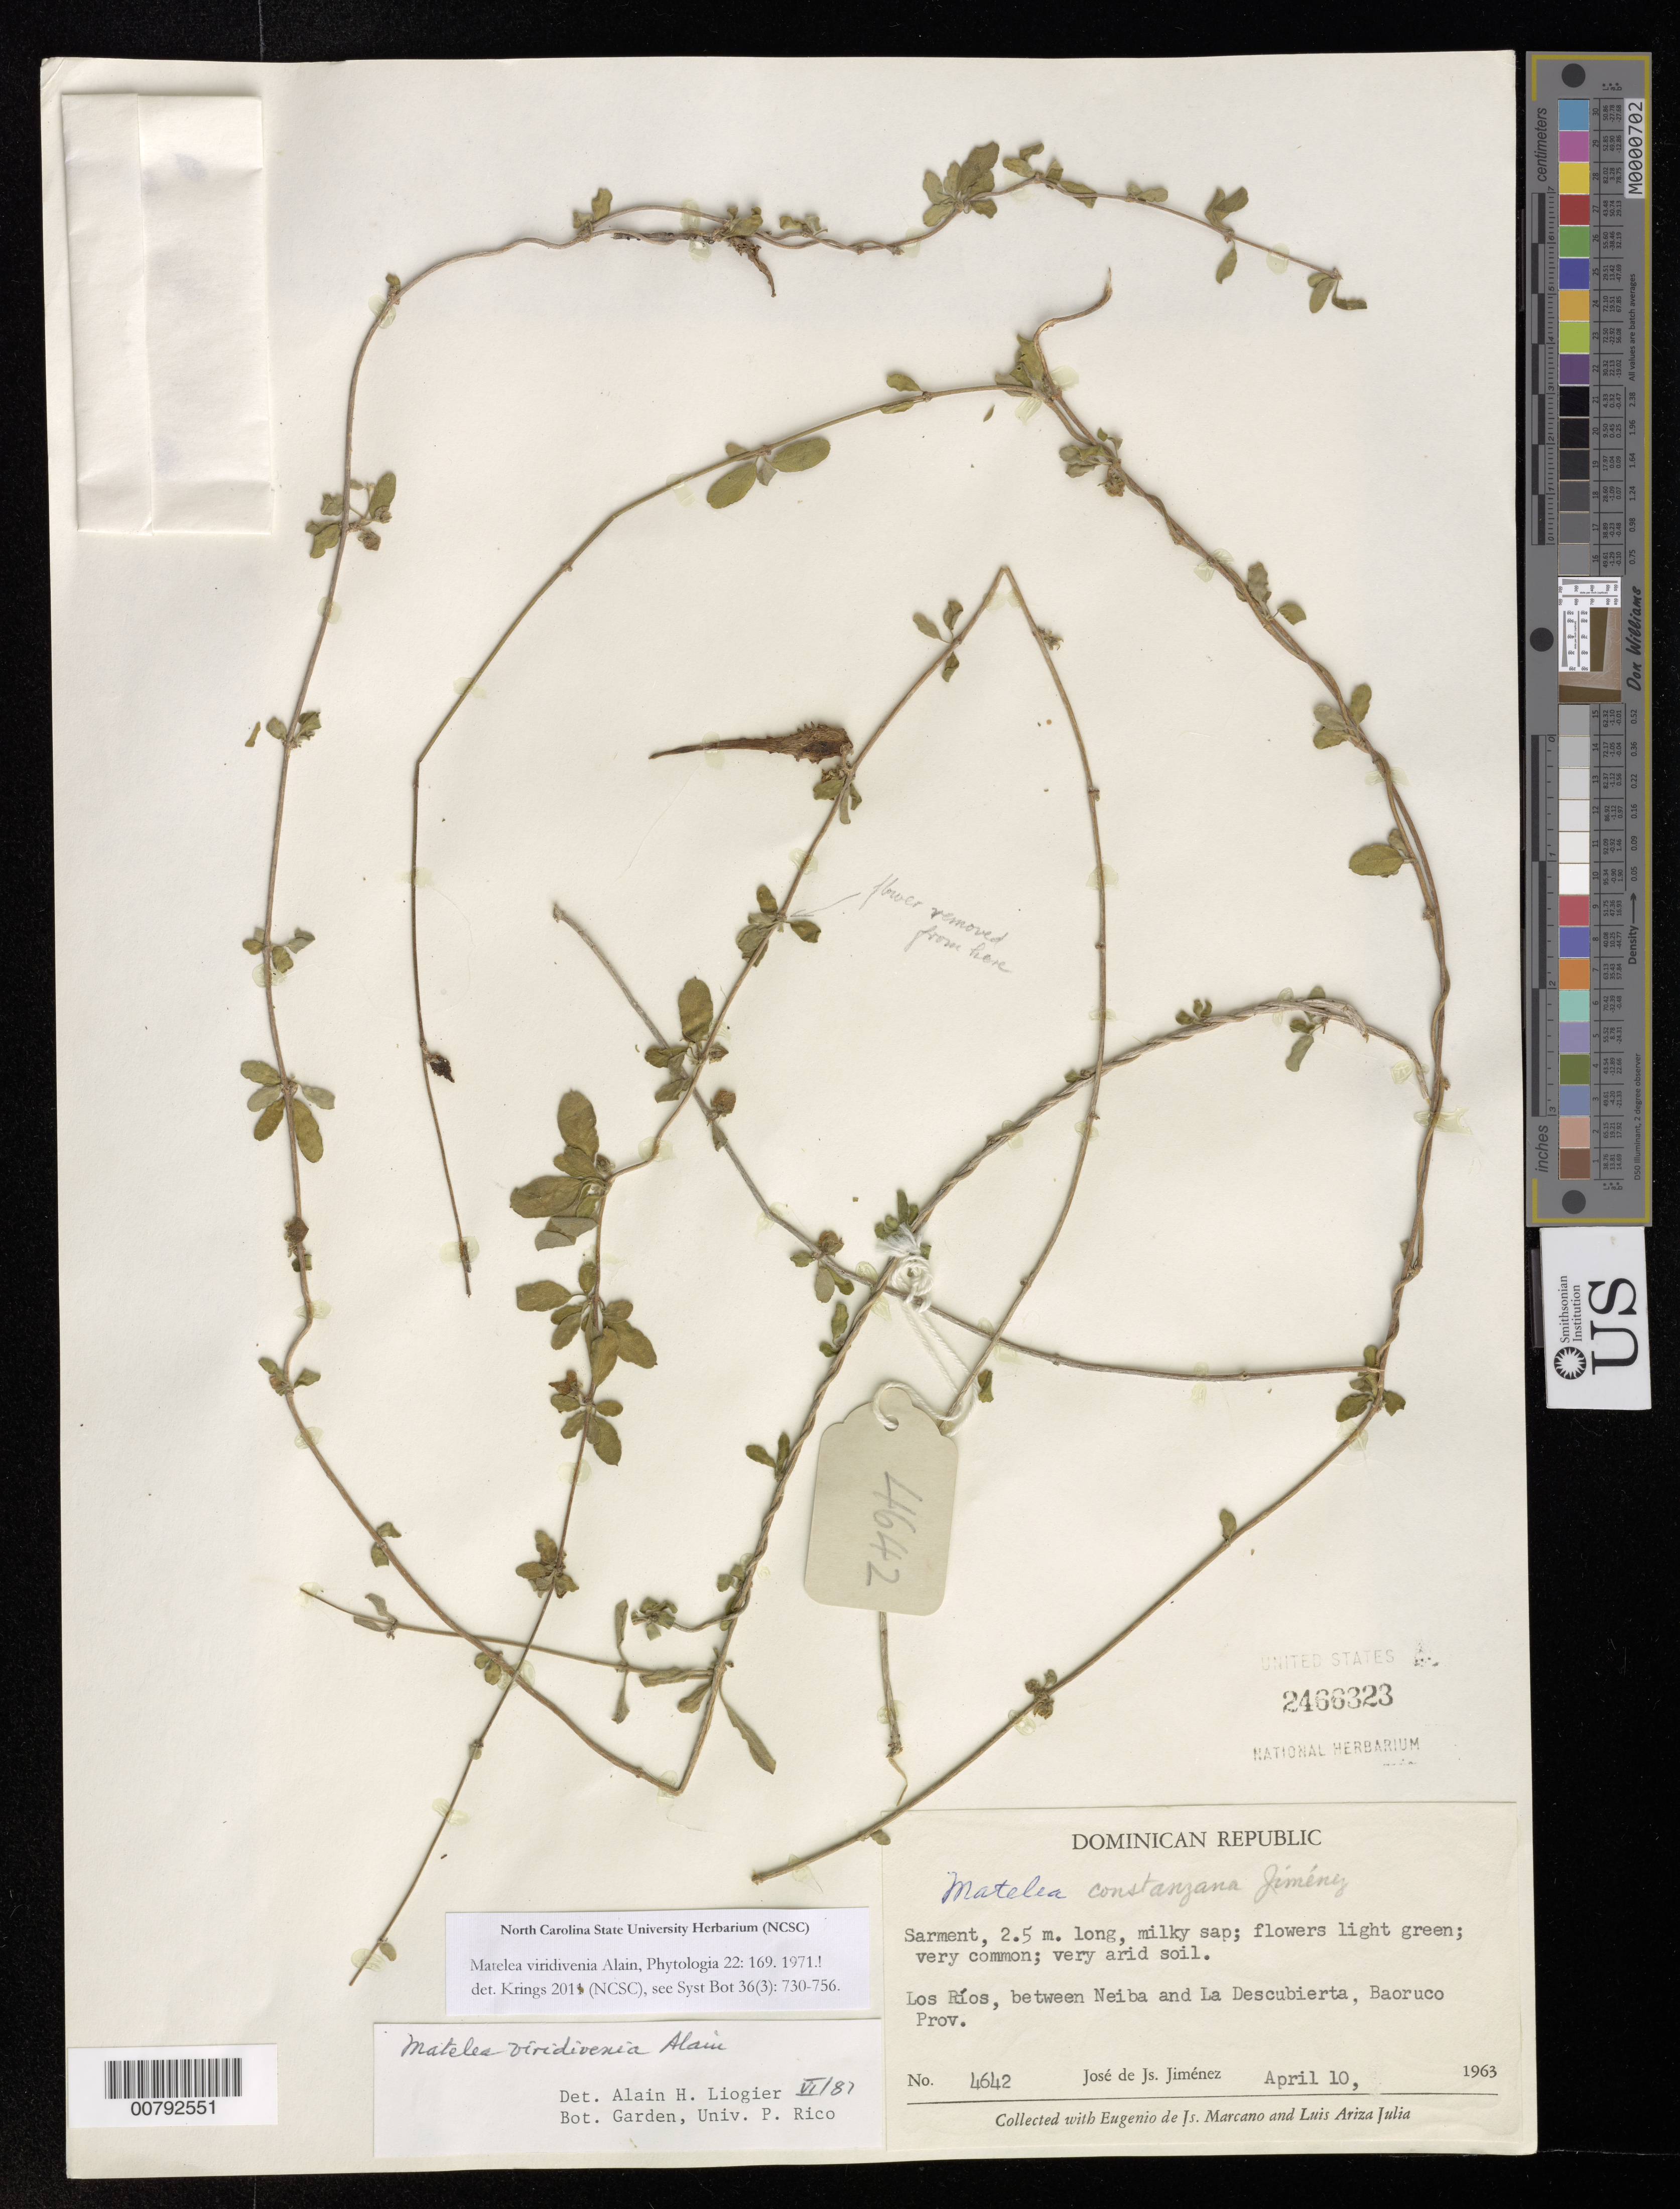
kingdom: Plantae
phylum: Tracheophyta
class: Magnoliopsida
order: Gentianales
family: Apocynaceae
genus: Matelea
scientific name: Matelea viridivenia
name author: Alain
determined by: Liogier, Alain H.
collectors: J. J. Jiménez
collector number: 4642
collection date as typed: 10 Apr 1963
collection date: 1963-04-10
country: Dominican Republic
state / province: Baoruco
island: Hispaniola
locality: Between Neiba and La Descubierta, Los Ríos.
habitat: Very arid soil.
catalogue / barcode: US 2466323